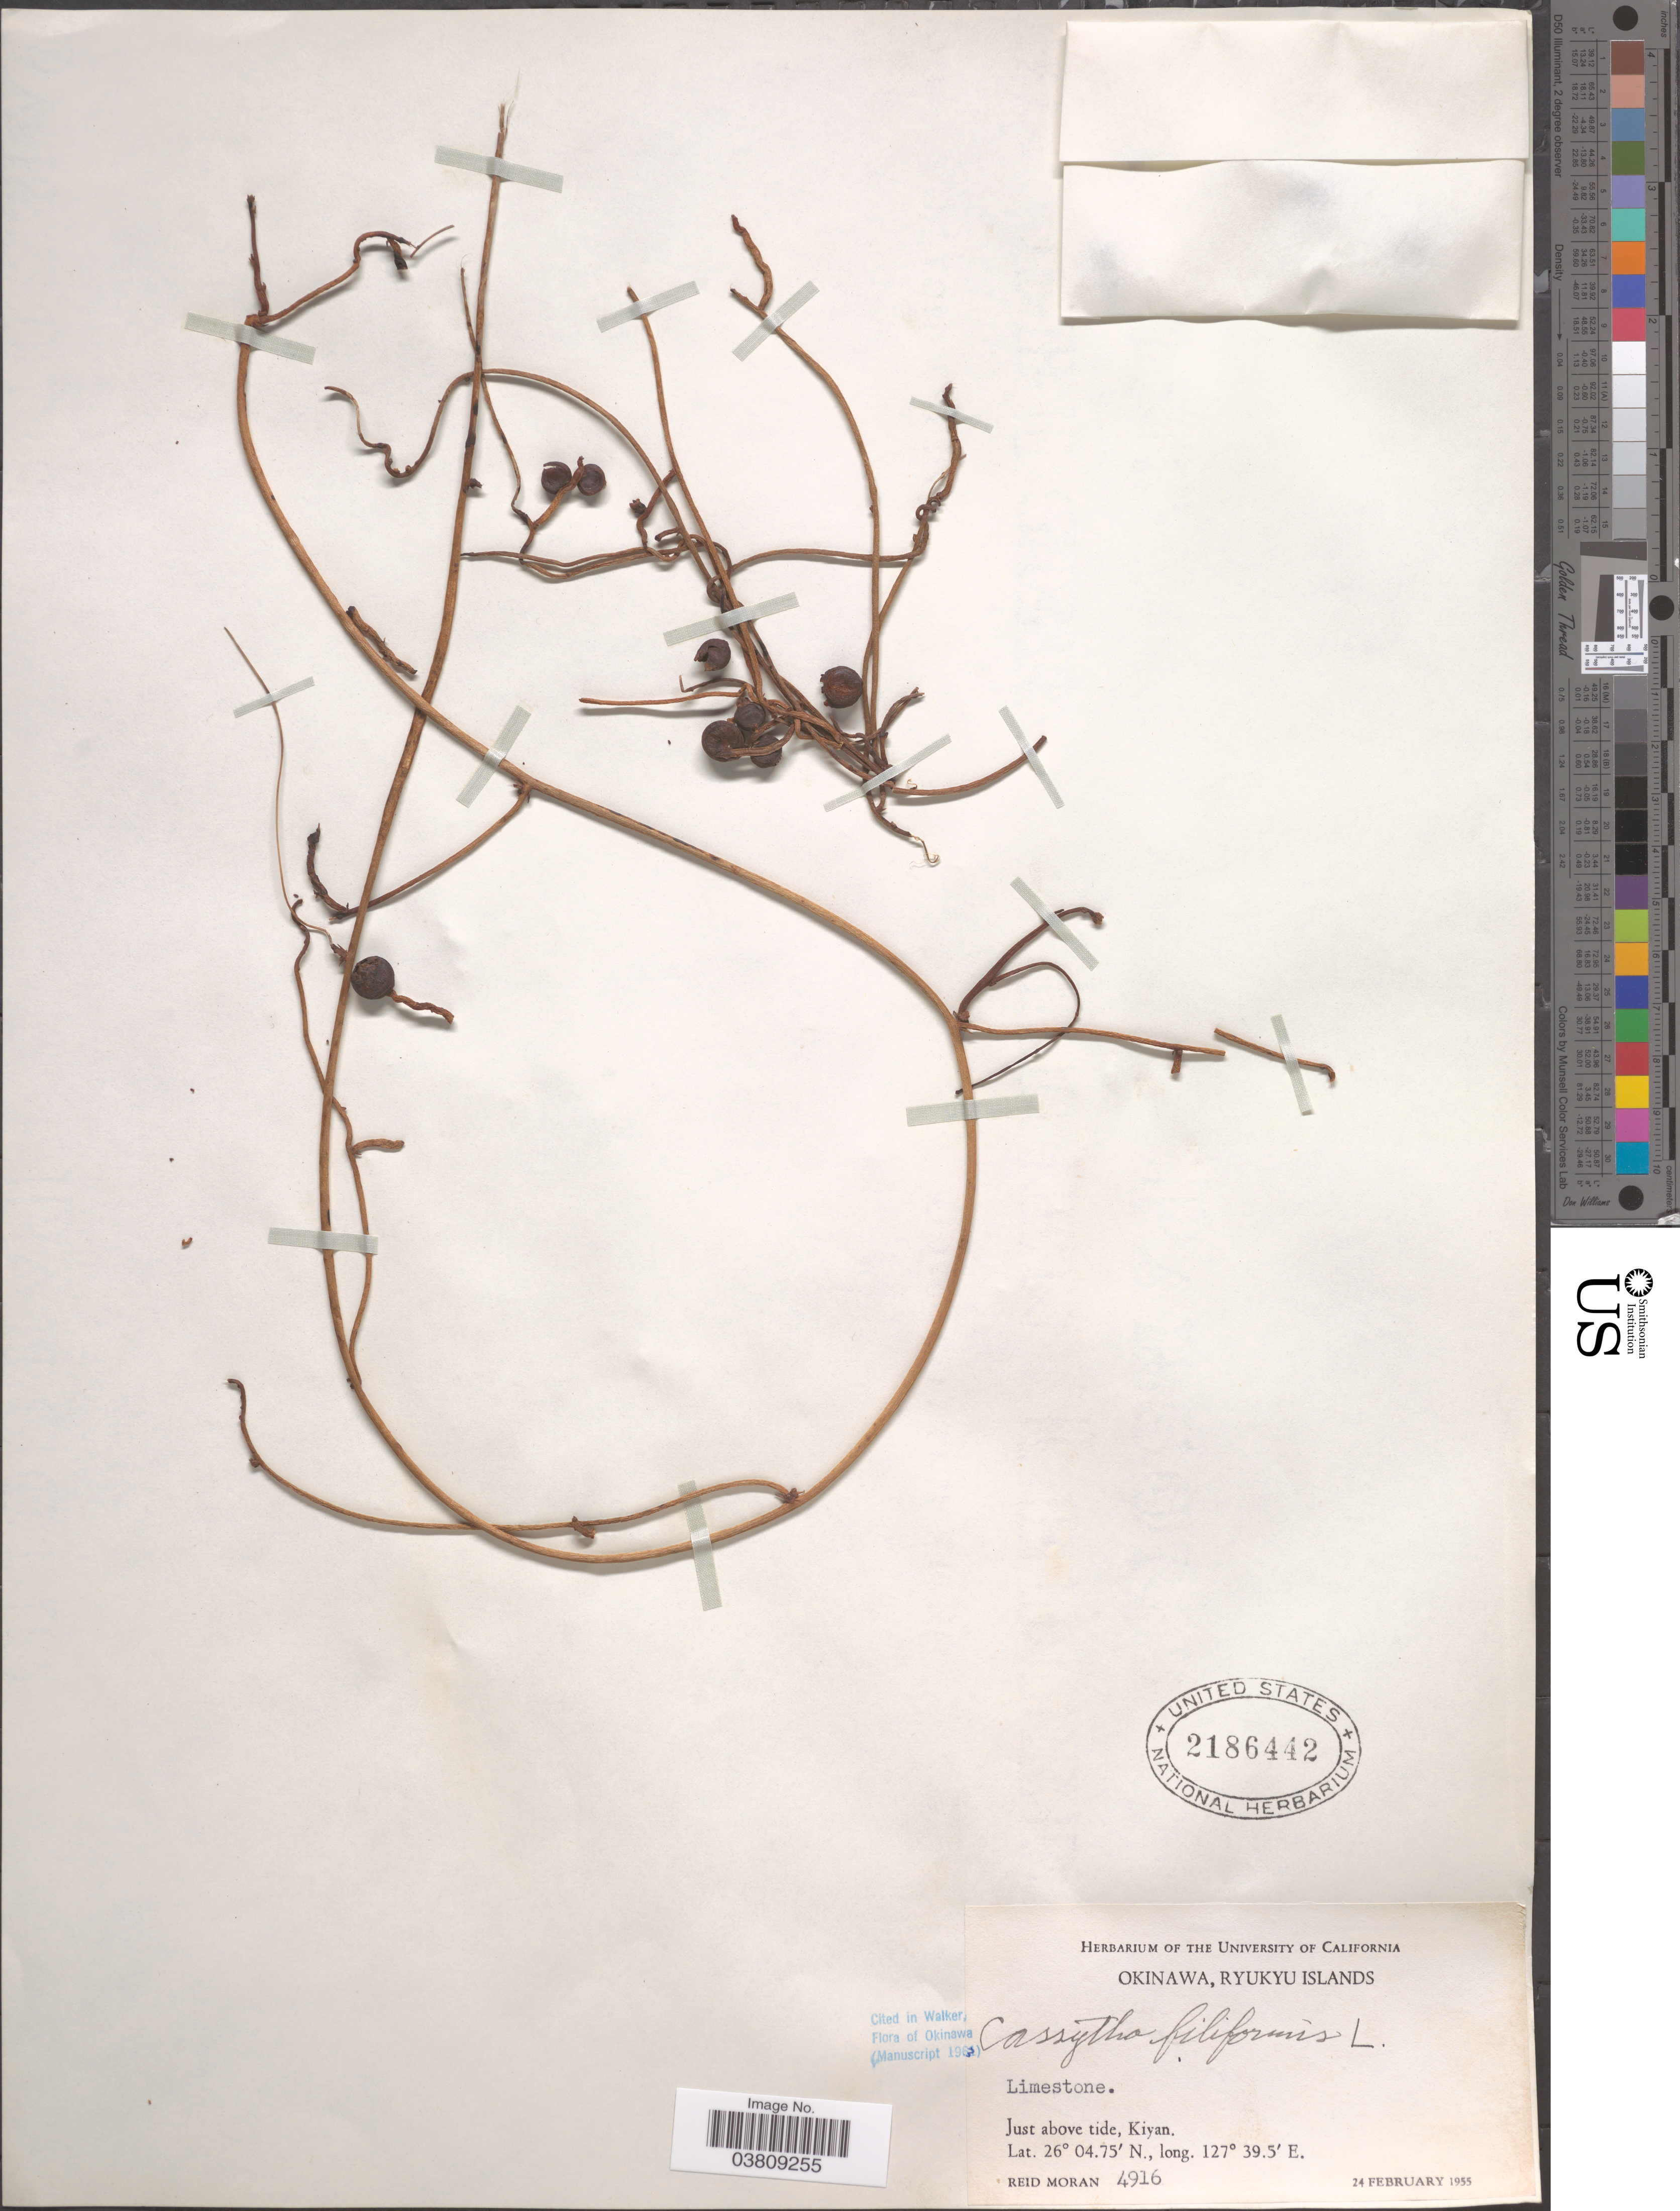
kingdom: Plantae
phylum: Tracheophyta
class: Magnoliopsida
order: Laurales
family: Lauraceae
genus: Cassytha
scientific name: Cassytha filiformis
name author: L.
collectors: R. Moran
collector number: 4916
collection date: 1955-02-24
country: Japan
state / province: Okinawa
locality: Ryukyu Islands. Just above tide, Kiyan.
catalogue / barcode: US 2186442